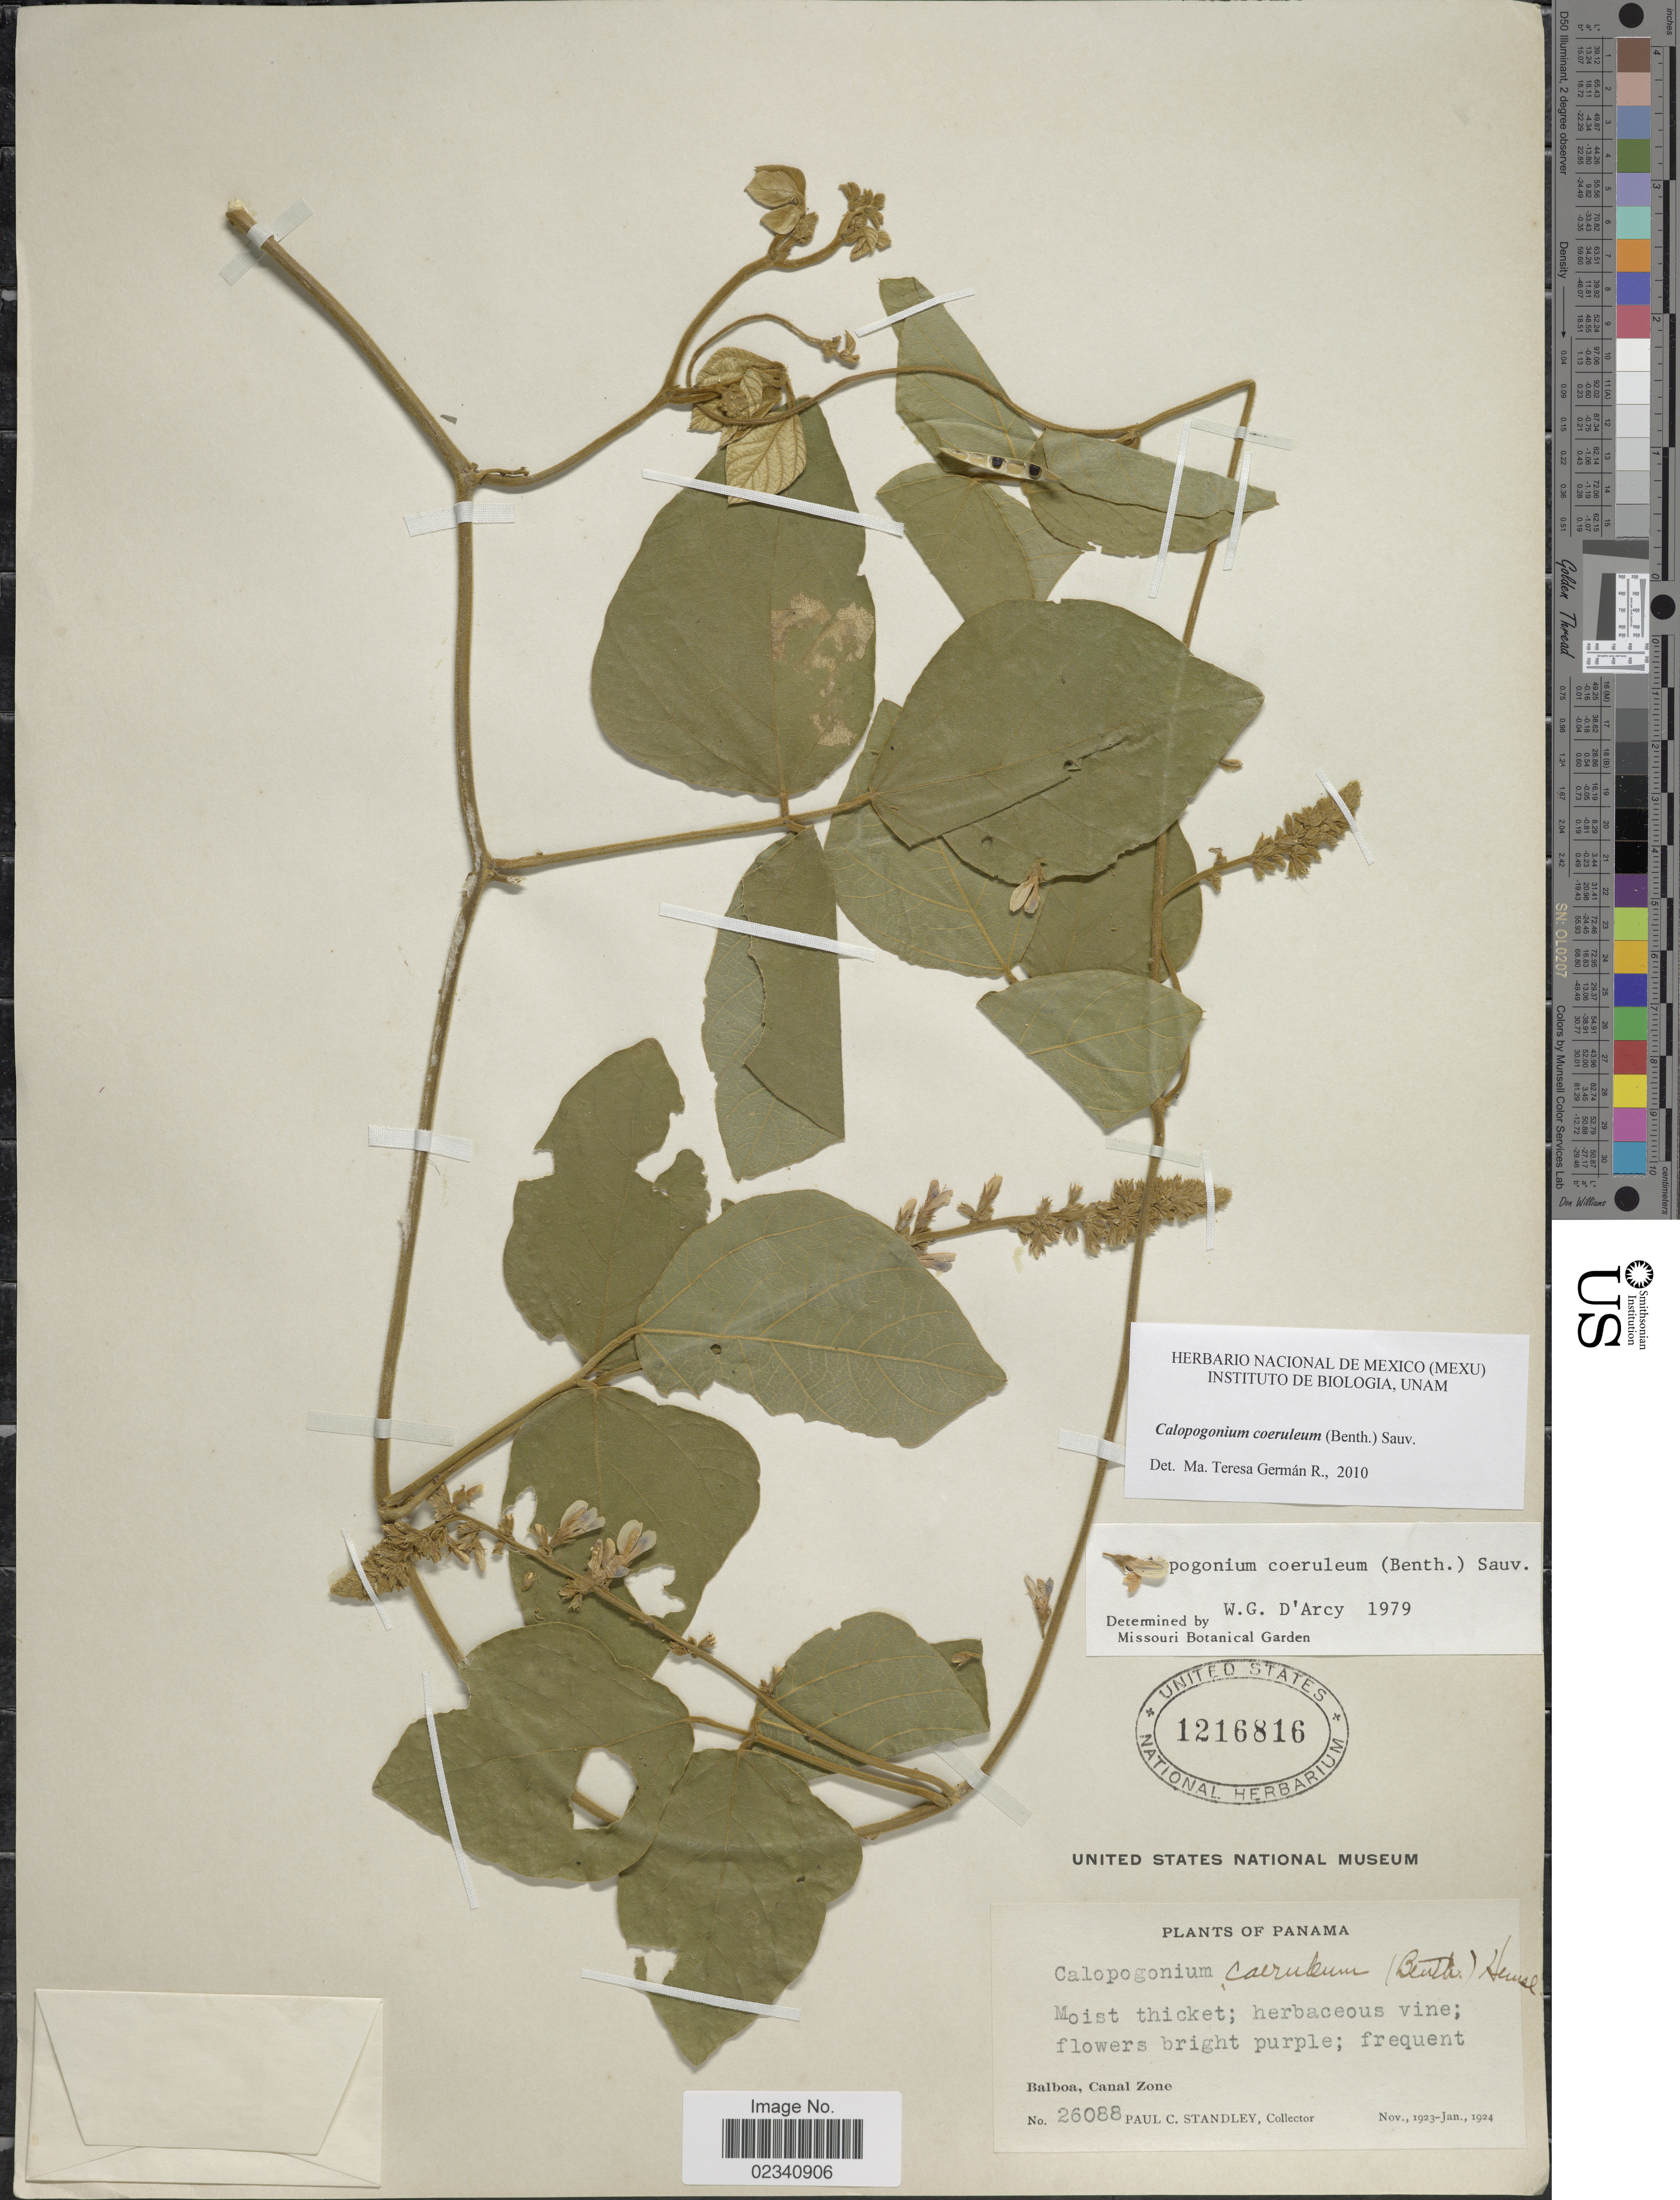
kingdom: Plantae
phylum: Tracheophyta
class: Magnoliopsida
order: Fabales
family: Fabaceae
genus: Calopogonium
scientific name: Calopogonium caeruleum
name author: (Benth.) C. Wright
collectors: P. C. Standley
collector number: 26088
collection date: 1923-11/1924-01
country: Panama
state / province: Colón / Panamá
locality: Balboa, Canal Zone. Panama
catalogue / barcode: US 1216816